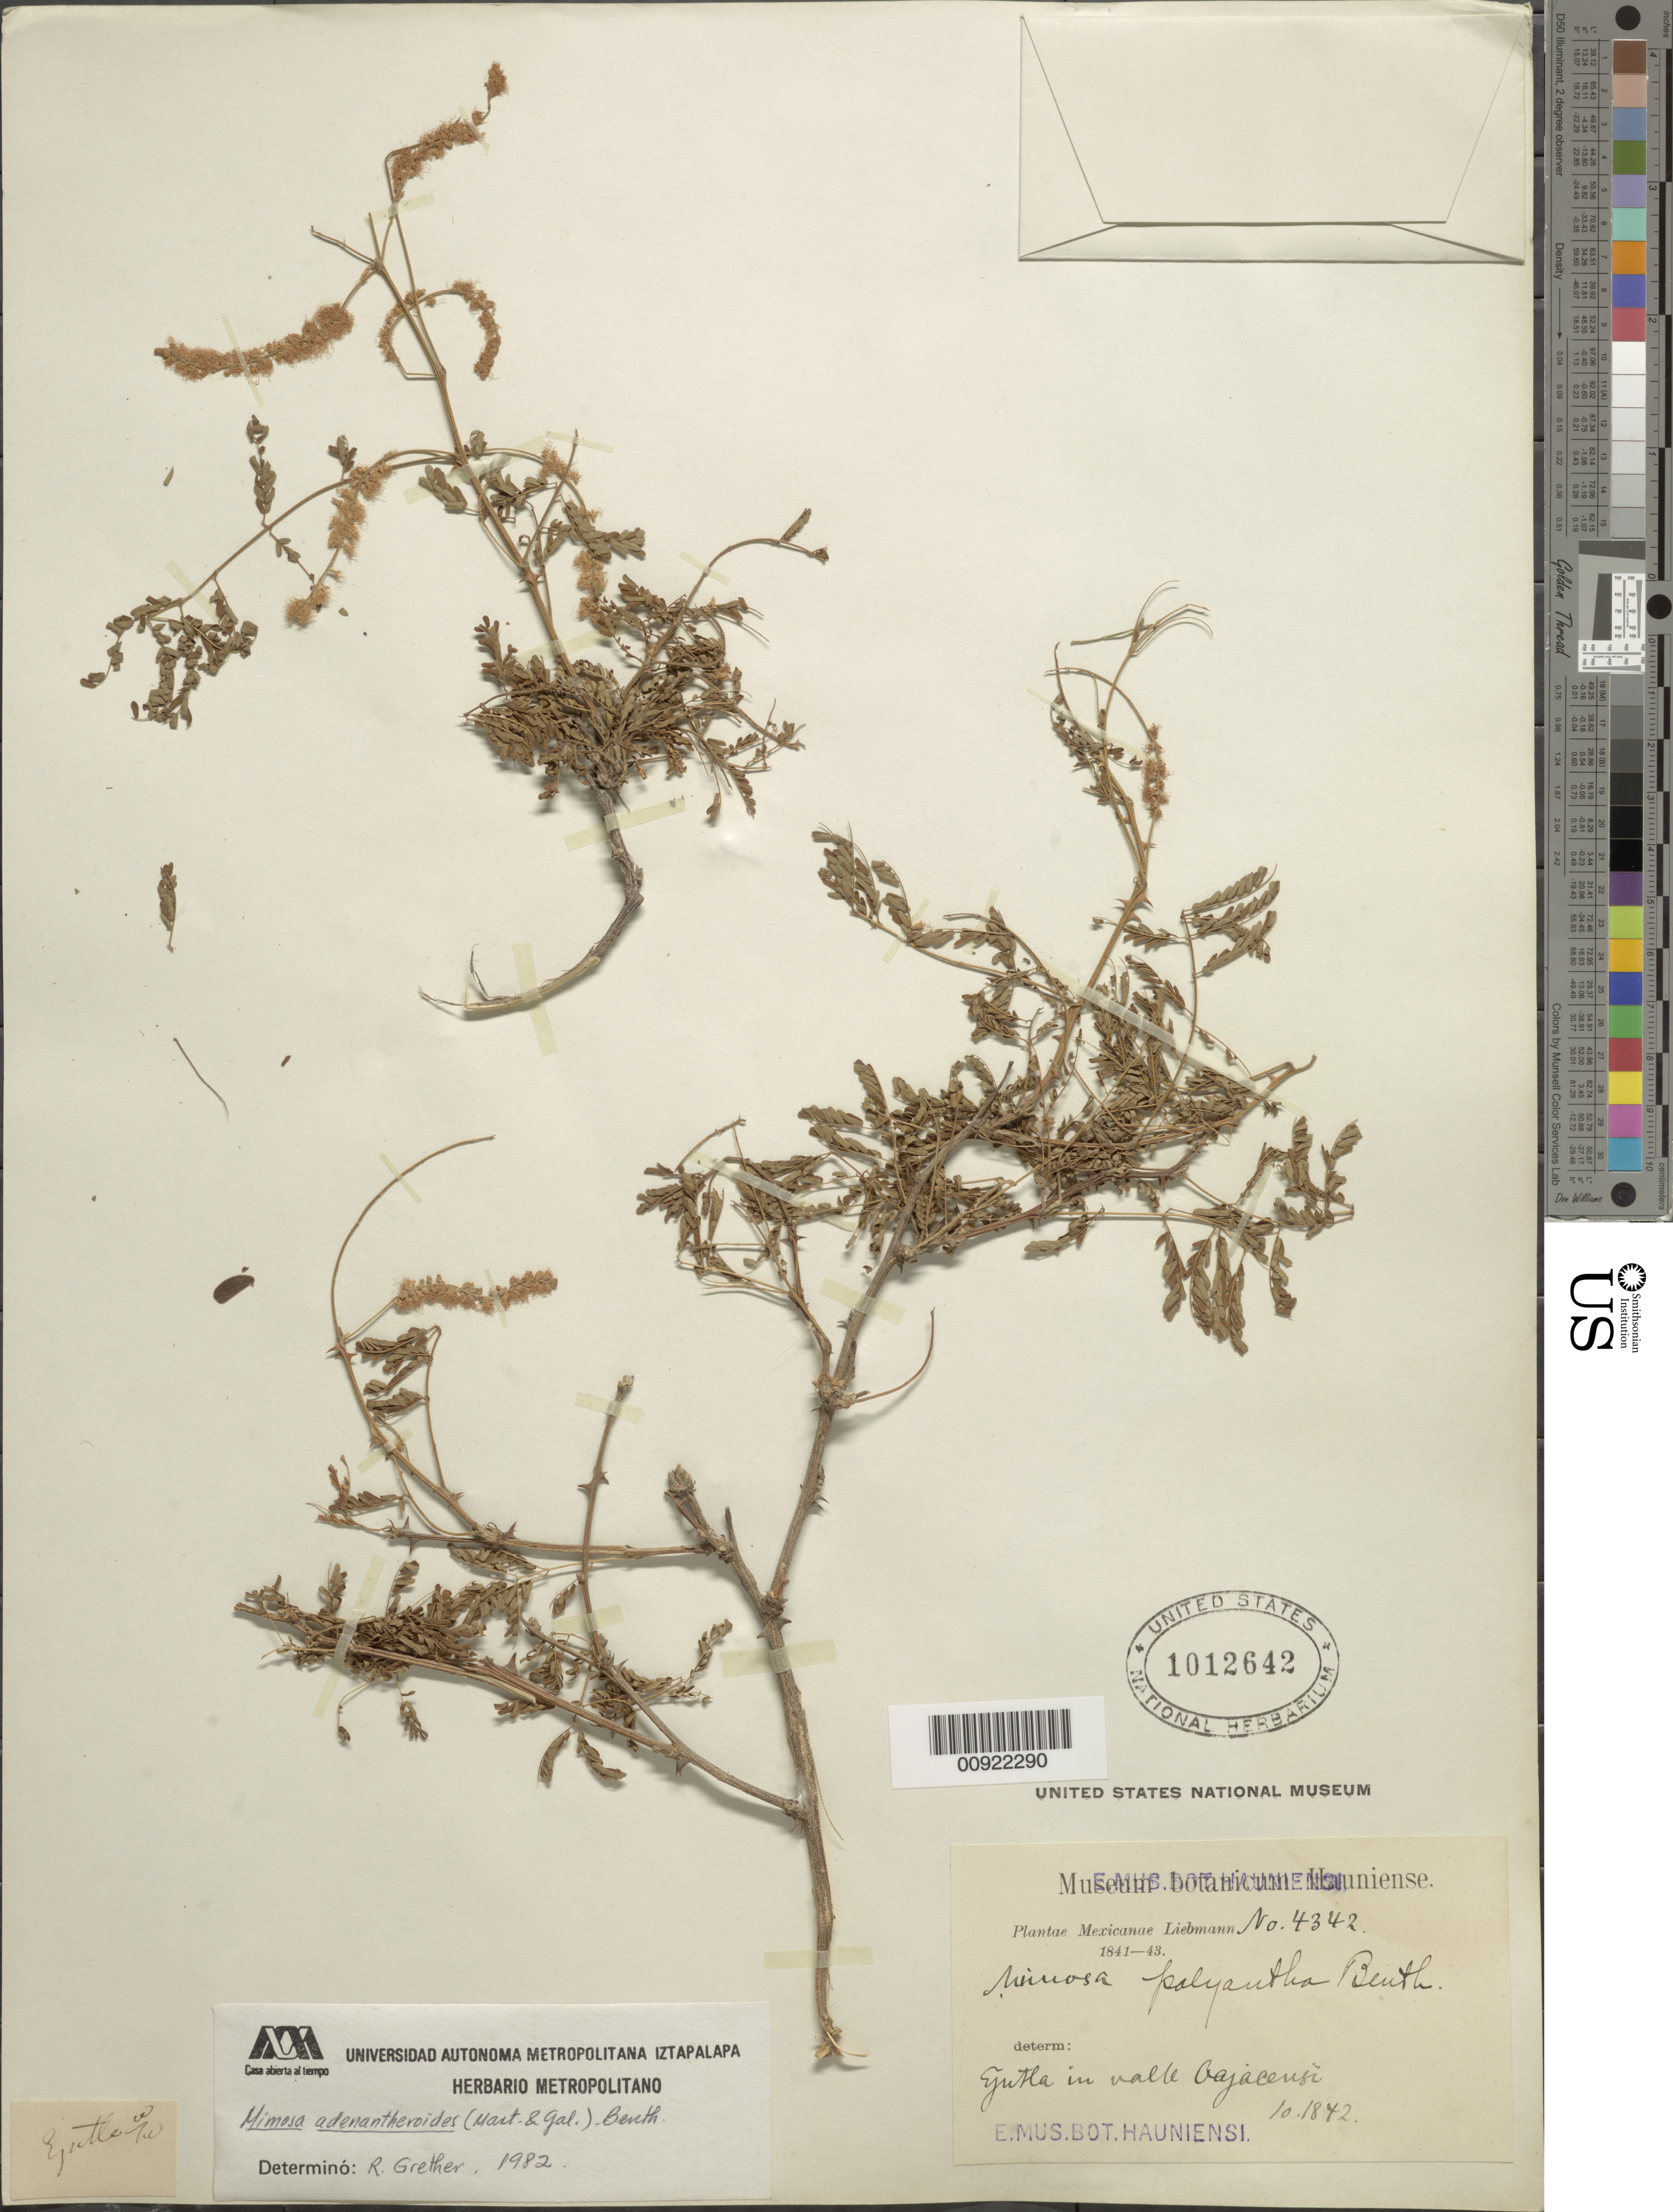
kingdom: Plantae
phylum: Tracheophyta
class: Magnoliopsida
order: Fabales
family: Fabaceae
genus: Mimosa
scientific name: Mimosa adenantheroides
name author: (M. Martens) Benth.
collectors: F. M. Liebmann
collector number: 4342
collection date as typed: Oct 1842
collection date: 1842-10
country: Mexico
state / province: Oaxaca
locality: Ejutla in valle Oajacensi.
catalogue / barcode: US 1012642